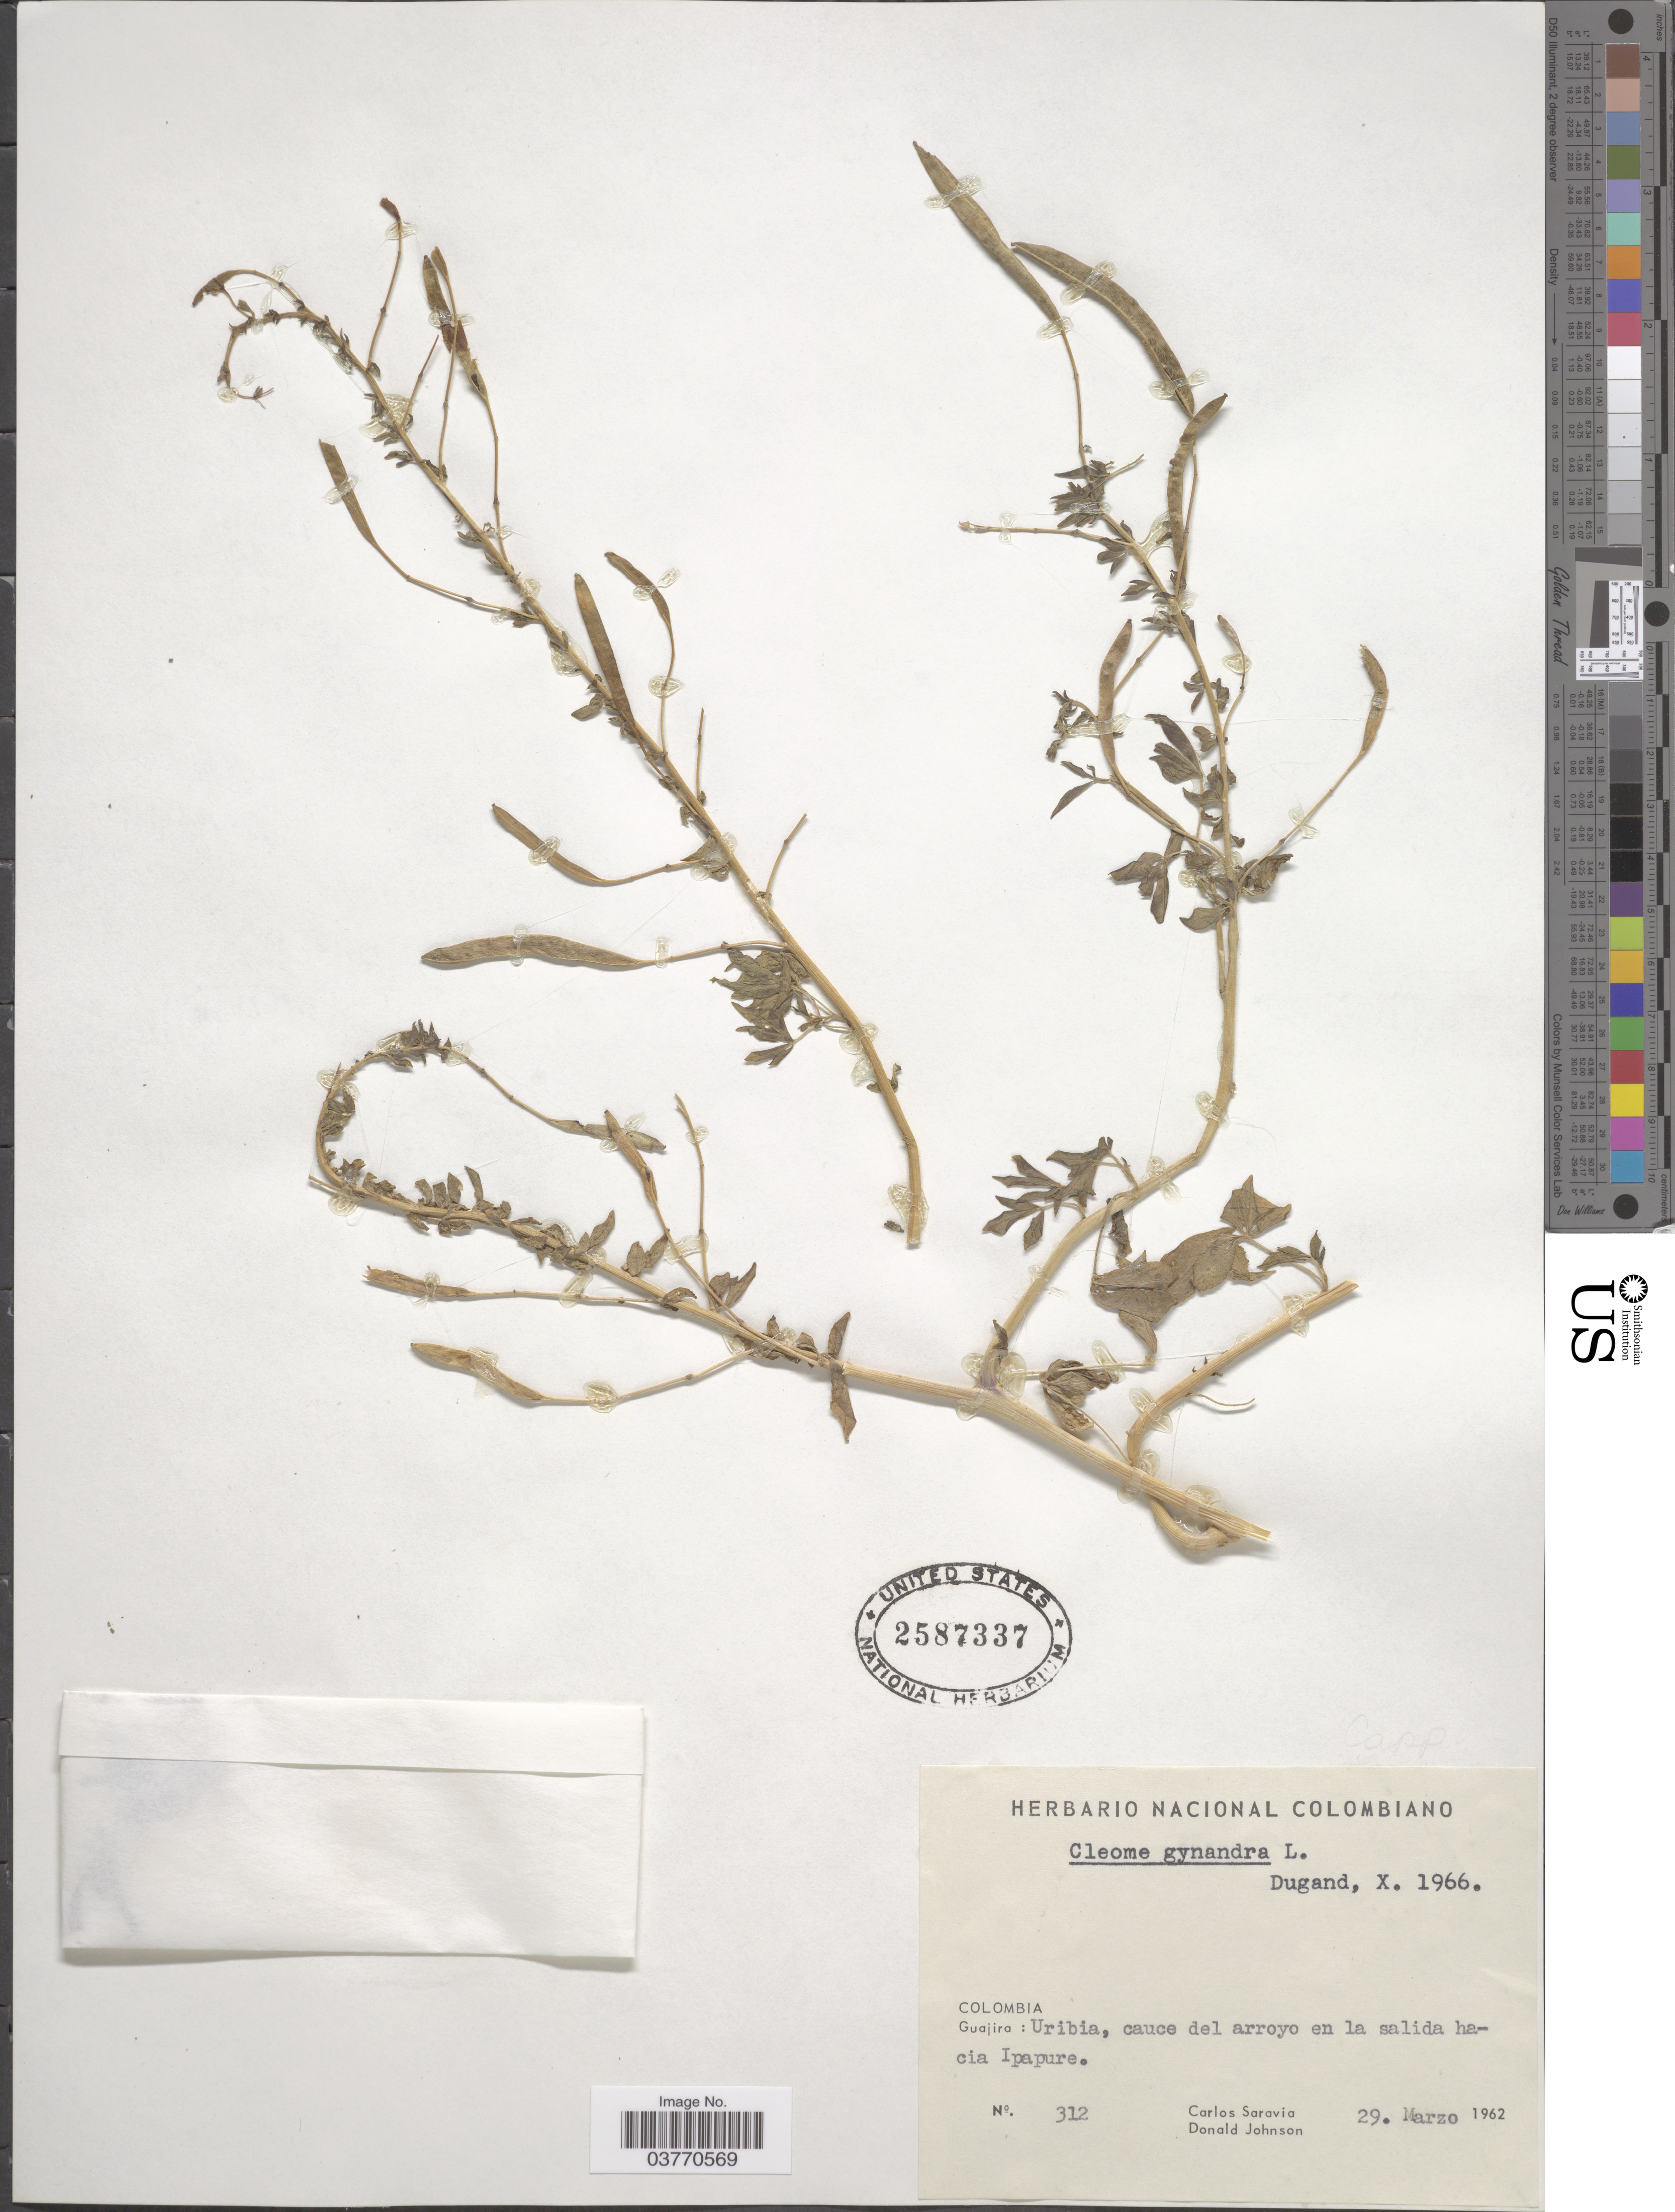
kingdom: Plantae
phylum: Tracheophyta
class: Magnoliopsida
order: Brassicales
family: Cleomaceae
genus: Gynandropsis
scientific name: Gynandropsis gynandra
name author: (L.) Briq.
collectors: C. Saravia & D. Johnson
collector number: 312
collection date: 1962-03-29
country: Colombia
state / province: La Guajira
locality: Uribia, cauce del arroyo en la salida hacia Ipapure.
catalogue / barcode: US 2584337